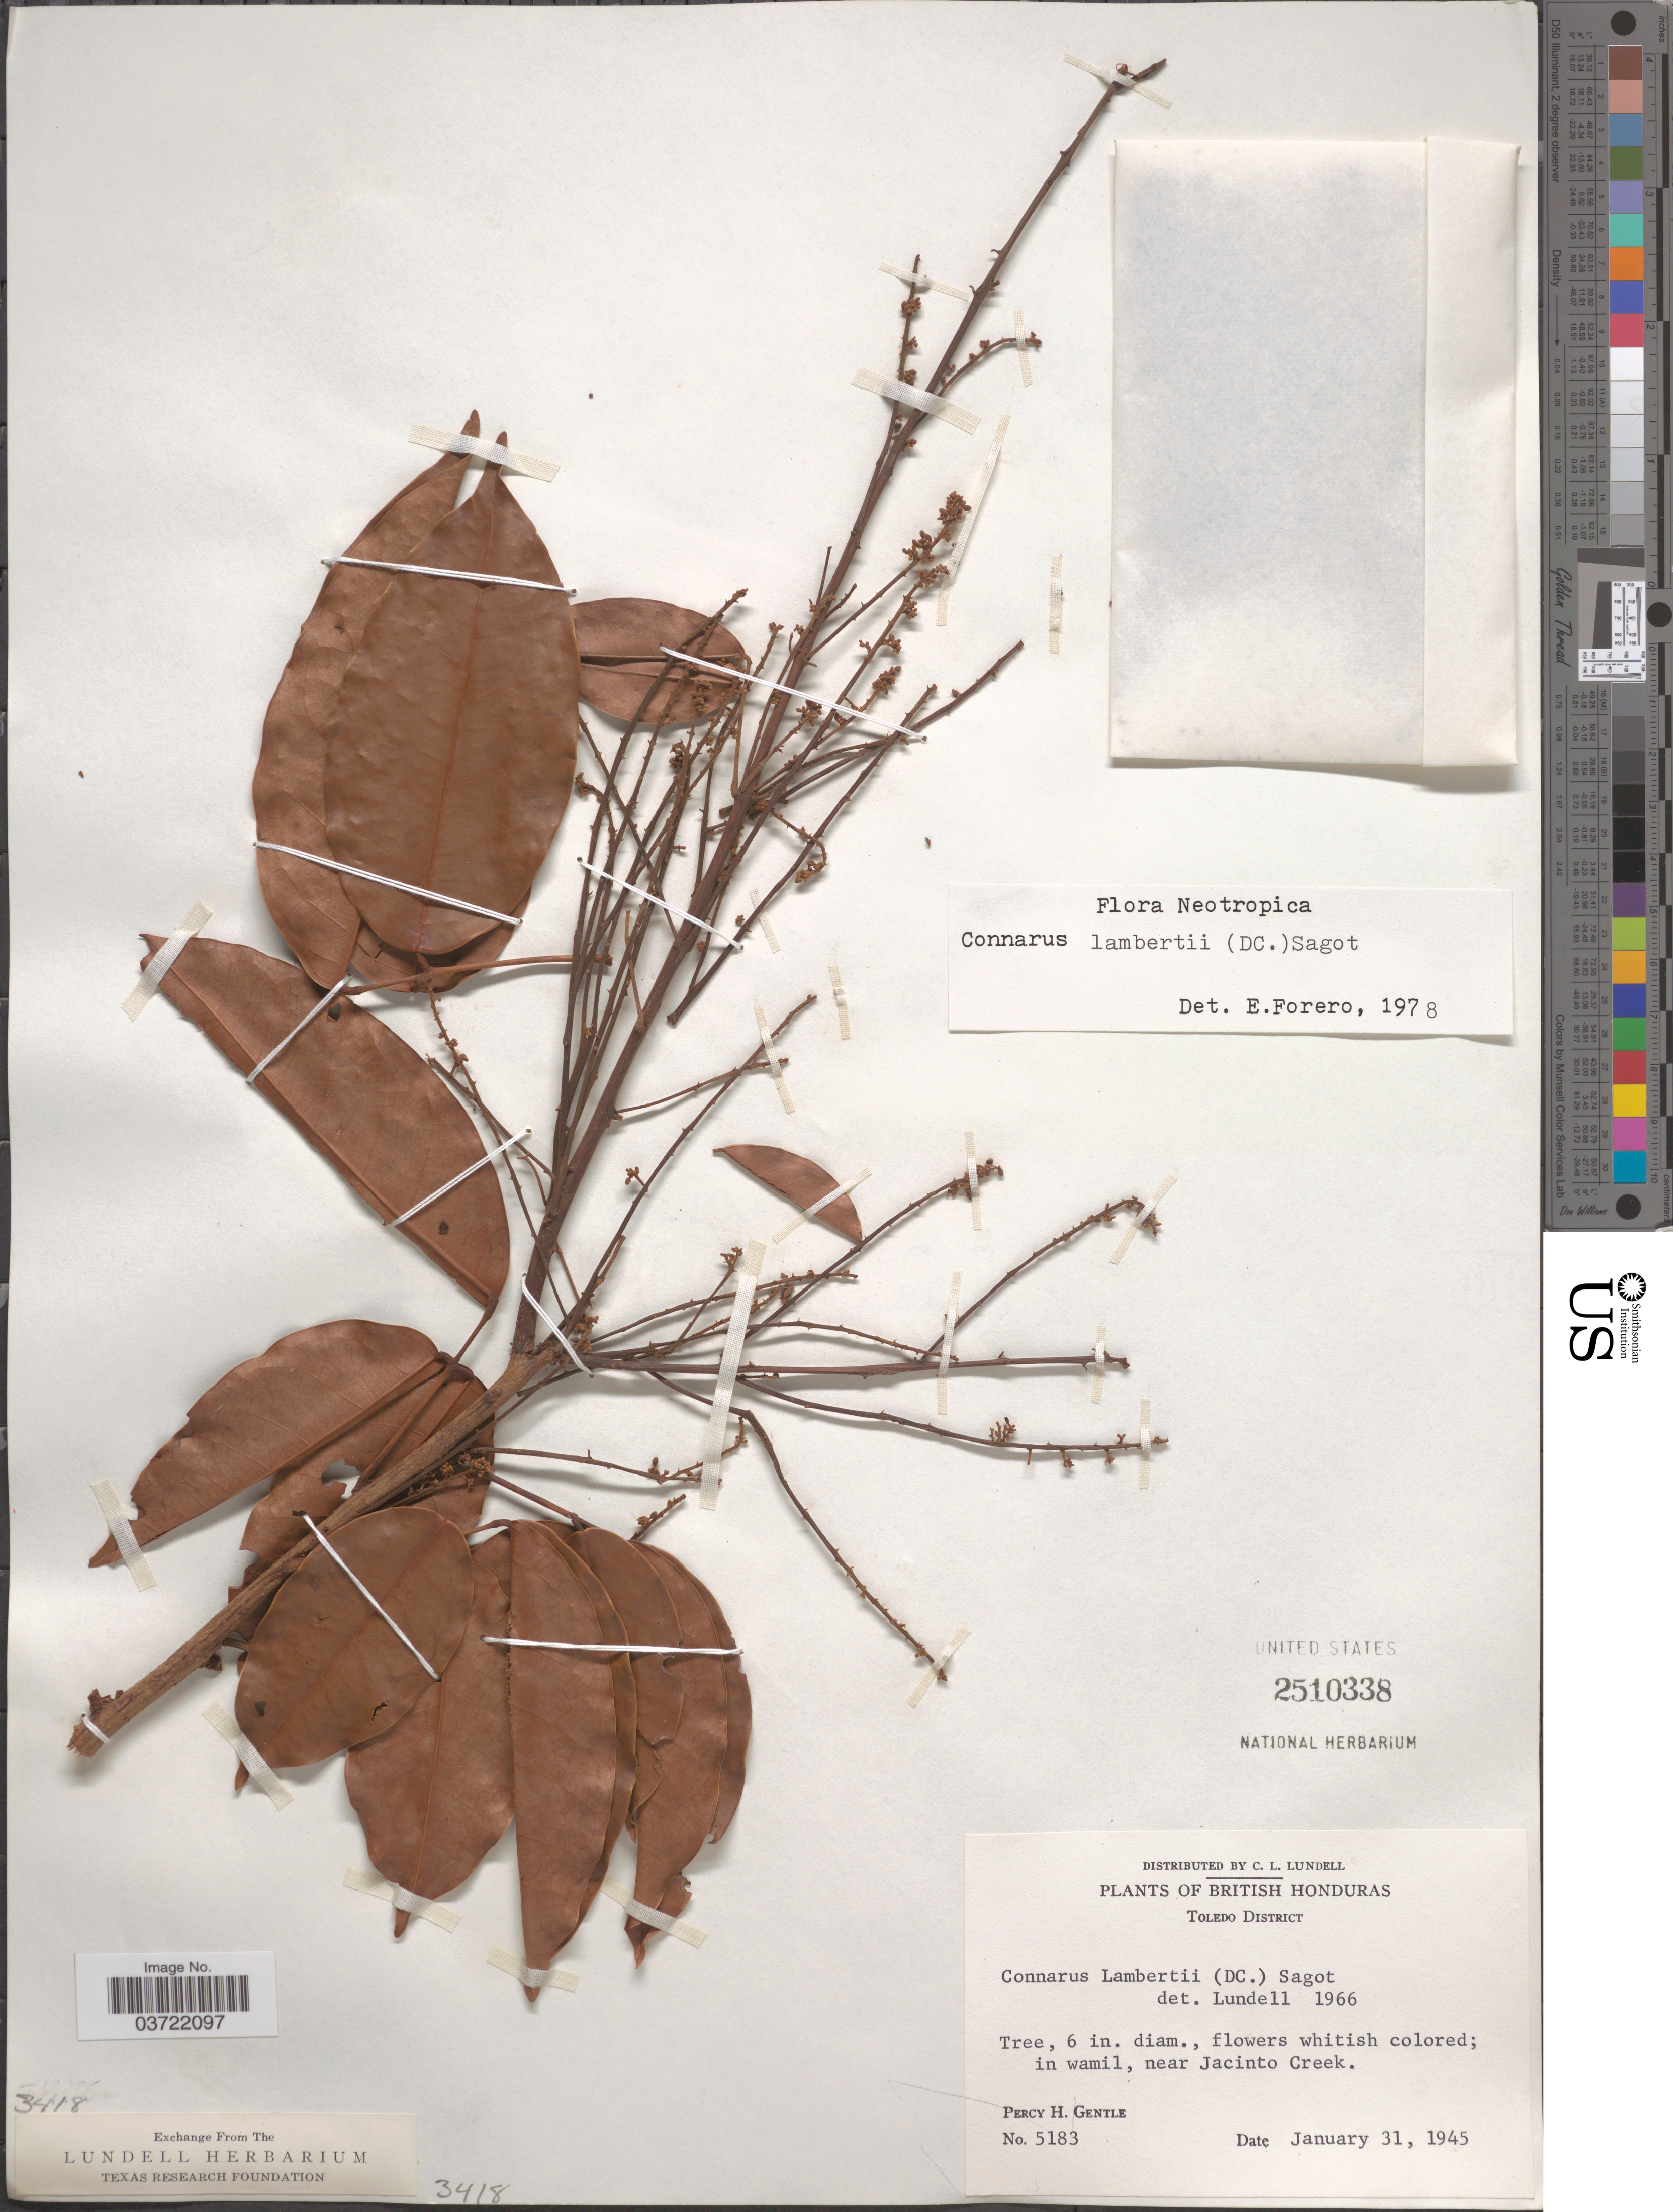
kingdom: Plantae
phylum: Tracheophyta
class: Magnoliopsida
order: Oxalidales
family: Connaraceae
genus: Connarus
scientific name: Connarus lambertii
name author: (DC.) Sagot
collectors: P. H. Gentle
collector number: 5183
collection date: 1945-01-31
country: Belize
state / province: Toledo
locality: British Honduras. Toledo District. In wamil, near Jacinto Creek,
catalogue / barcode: US 2510338